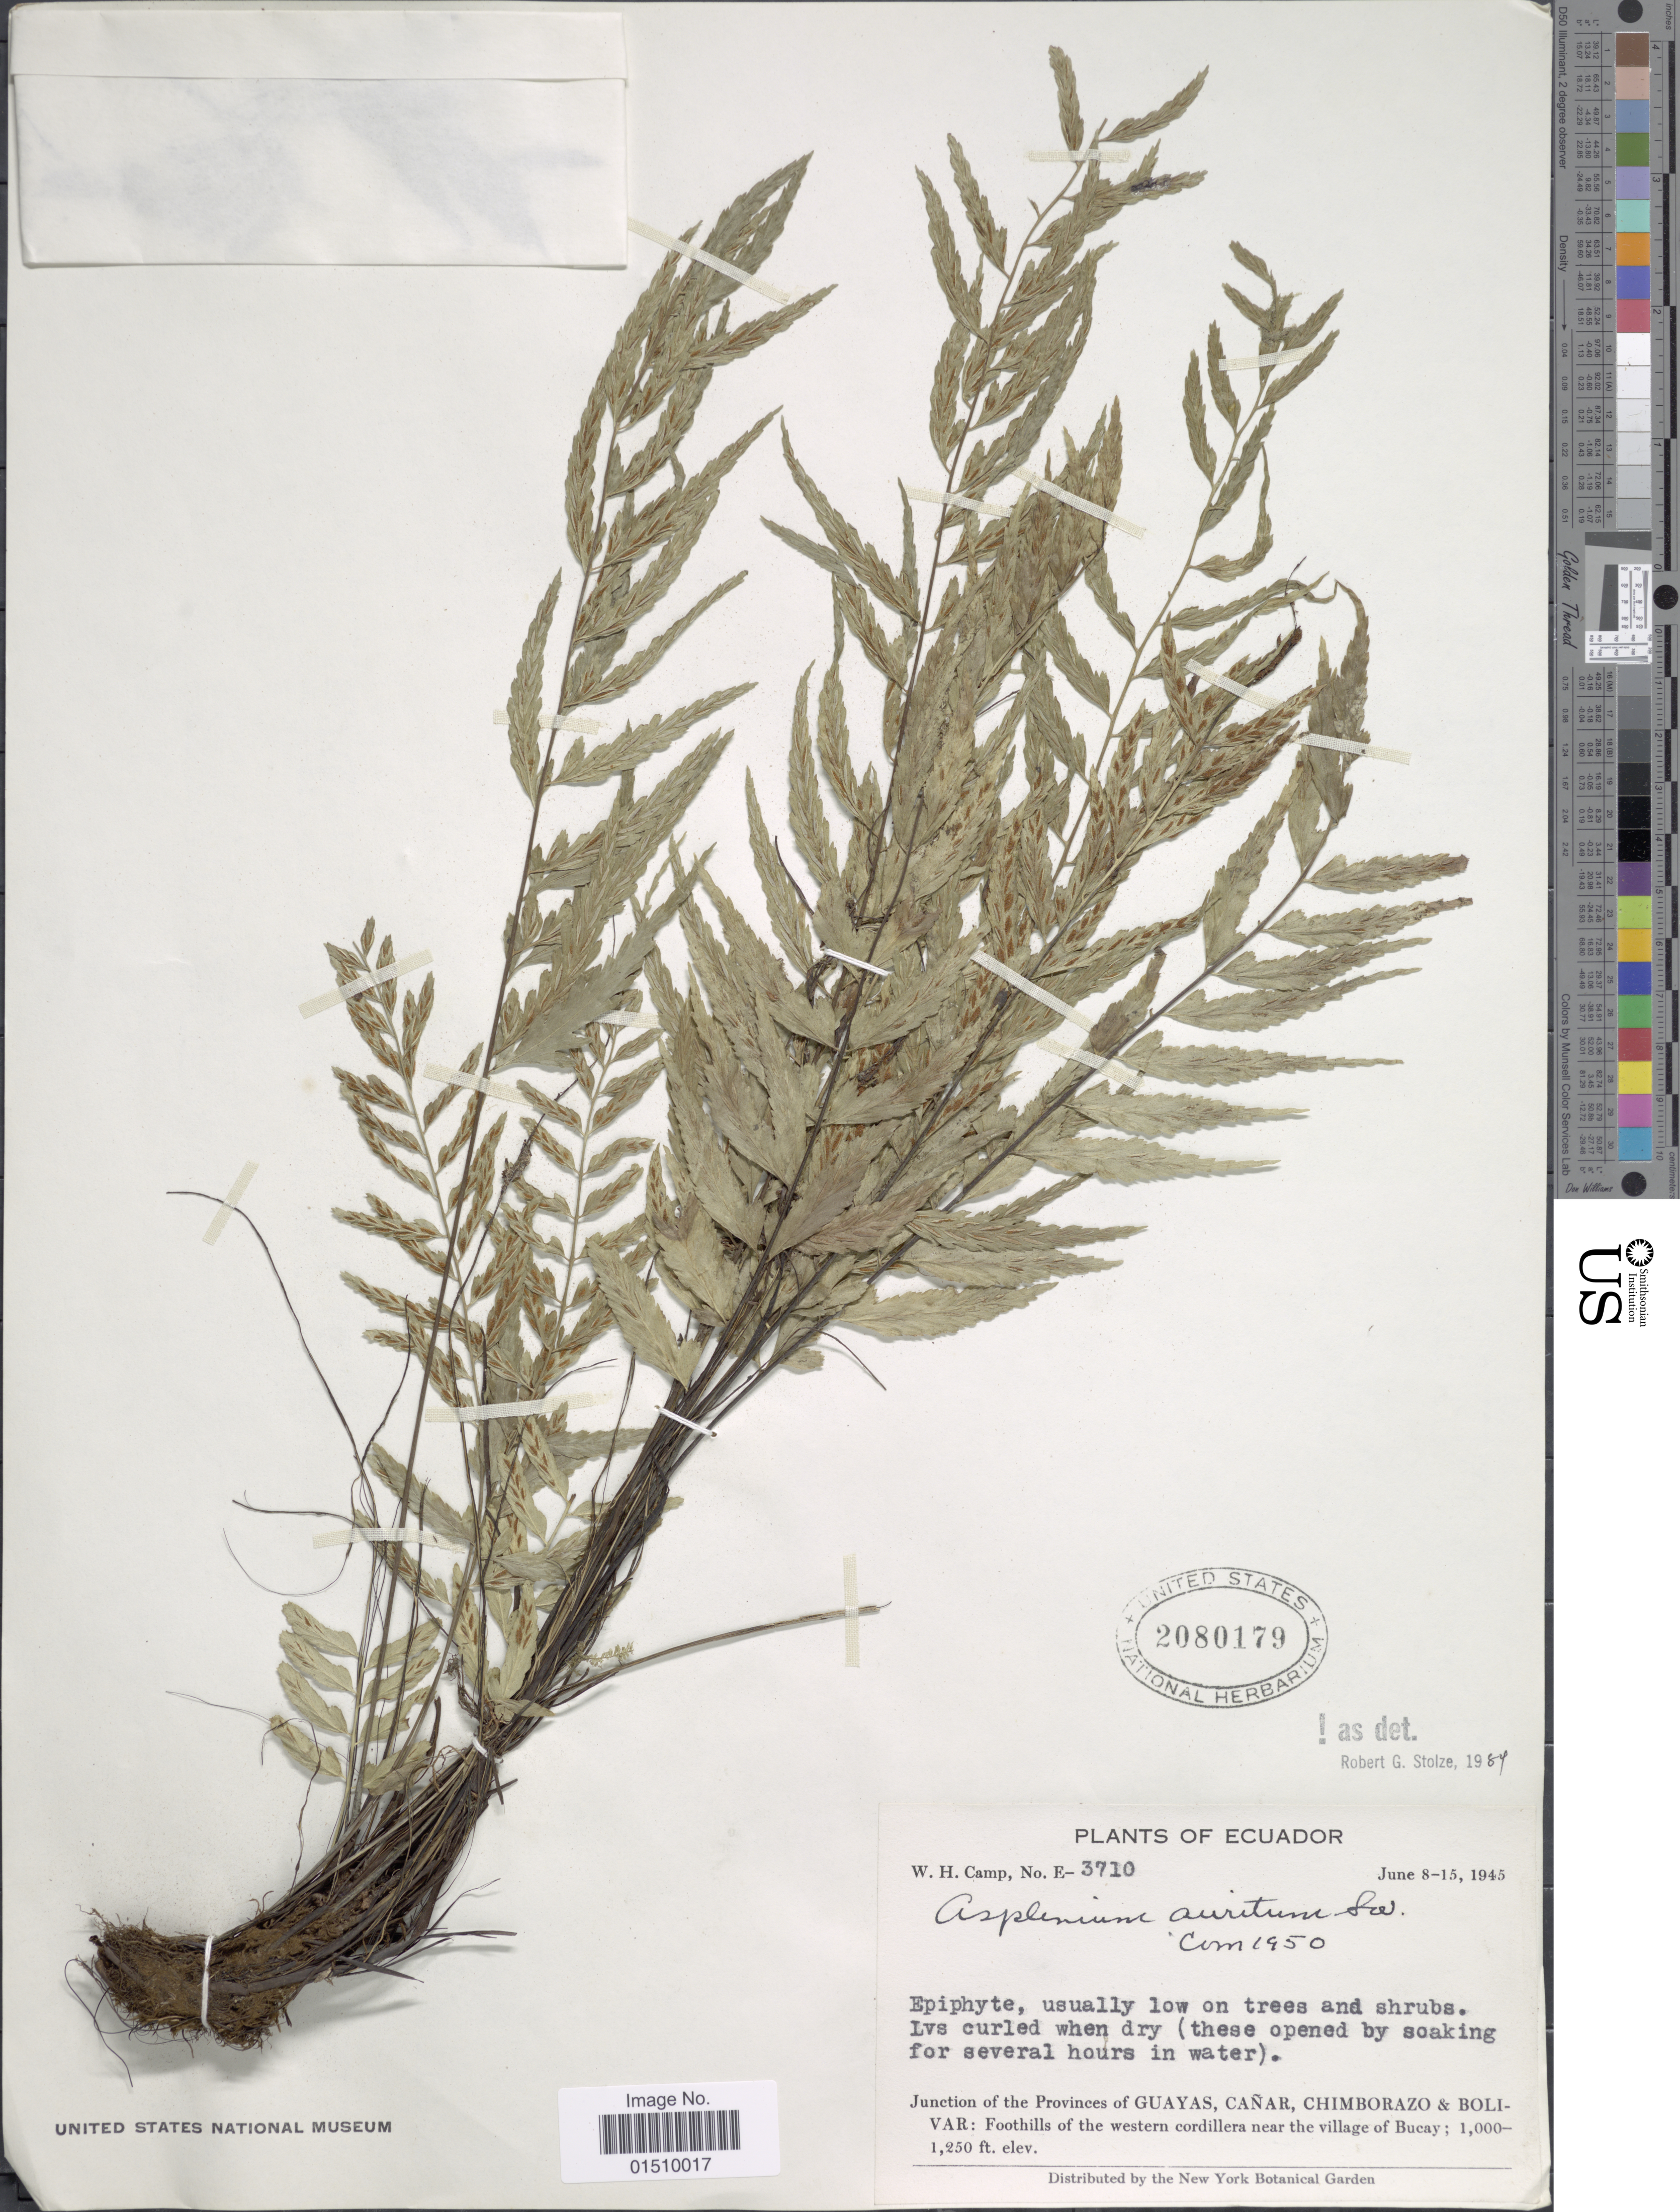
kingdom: Plantae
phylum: Tracheophyta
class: Polypodiopsida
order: Polypodiales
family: Aspleniaceae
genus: Asplenium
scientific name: Asplenium auritum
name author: Sw.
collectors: W. H. Camp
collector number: E-3710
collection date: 1945-06-08/1945-06-15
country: Ecuador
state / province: Guayas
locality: Ecuador, Junction of the Provinces of Guayas, Canar, Chimborazo & Bolivar, Foothills of the western cordillera near the village of Bucay.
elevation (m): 305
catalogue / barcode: US 2080179